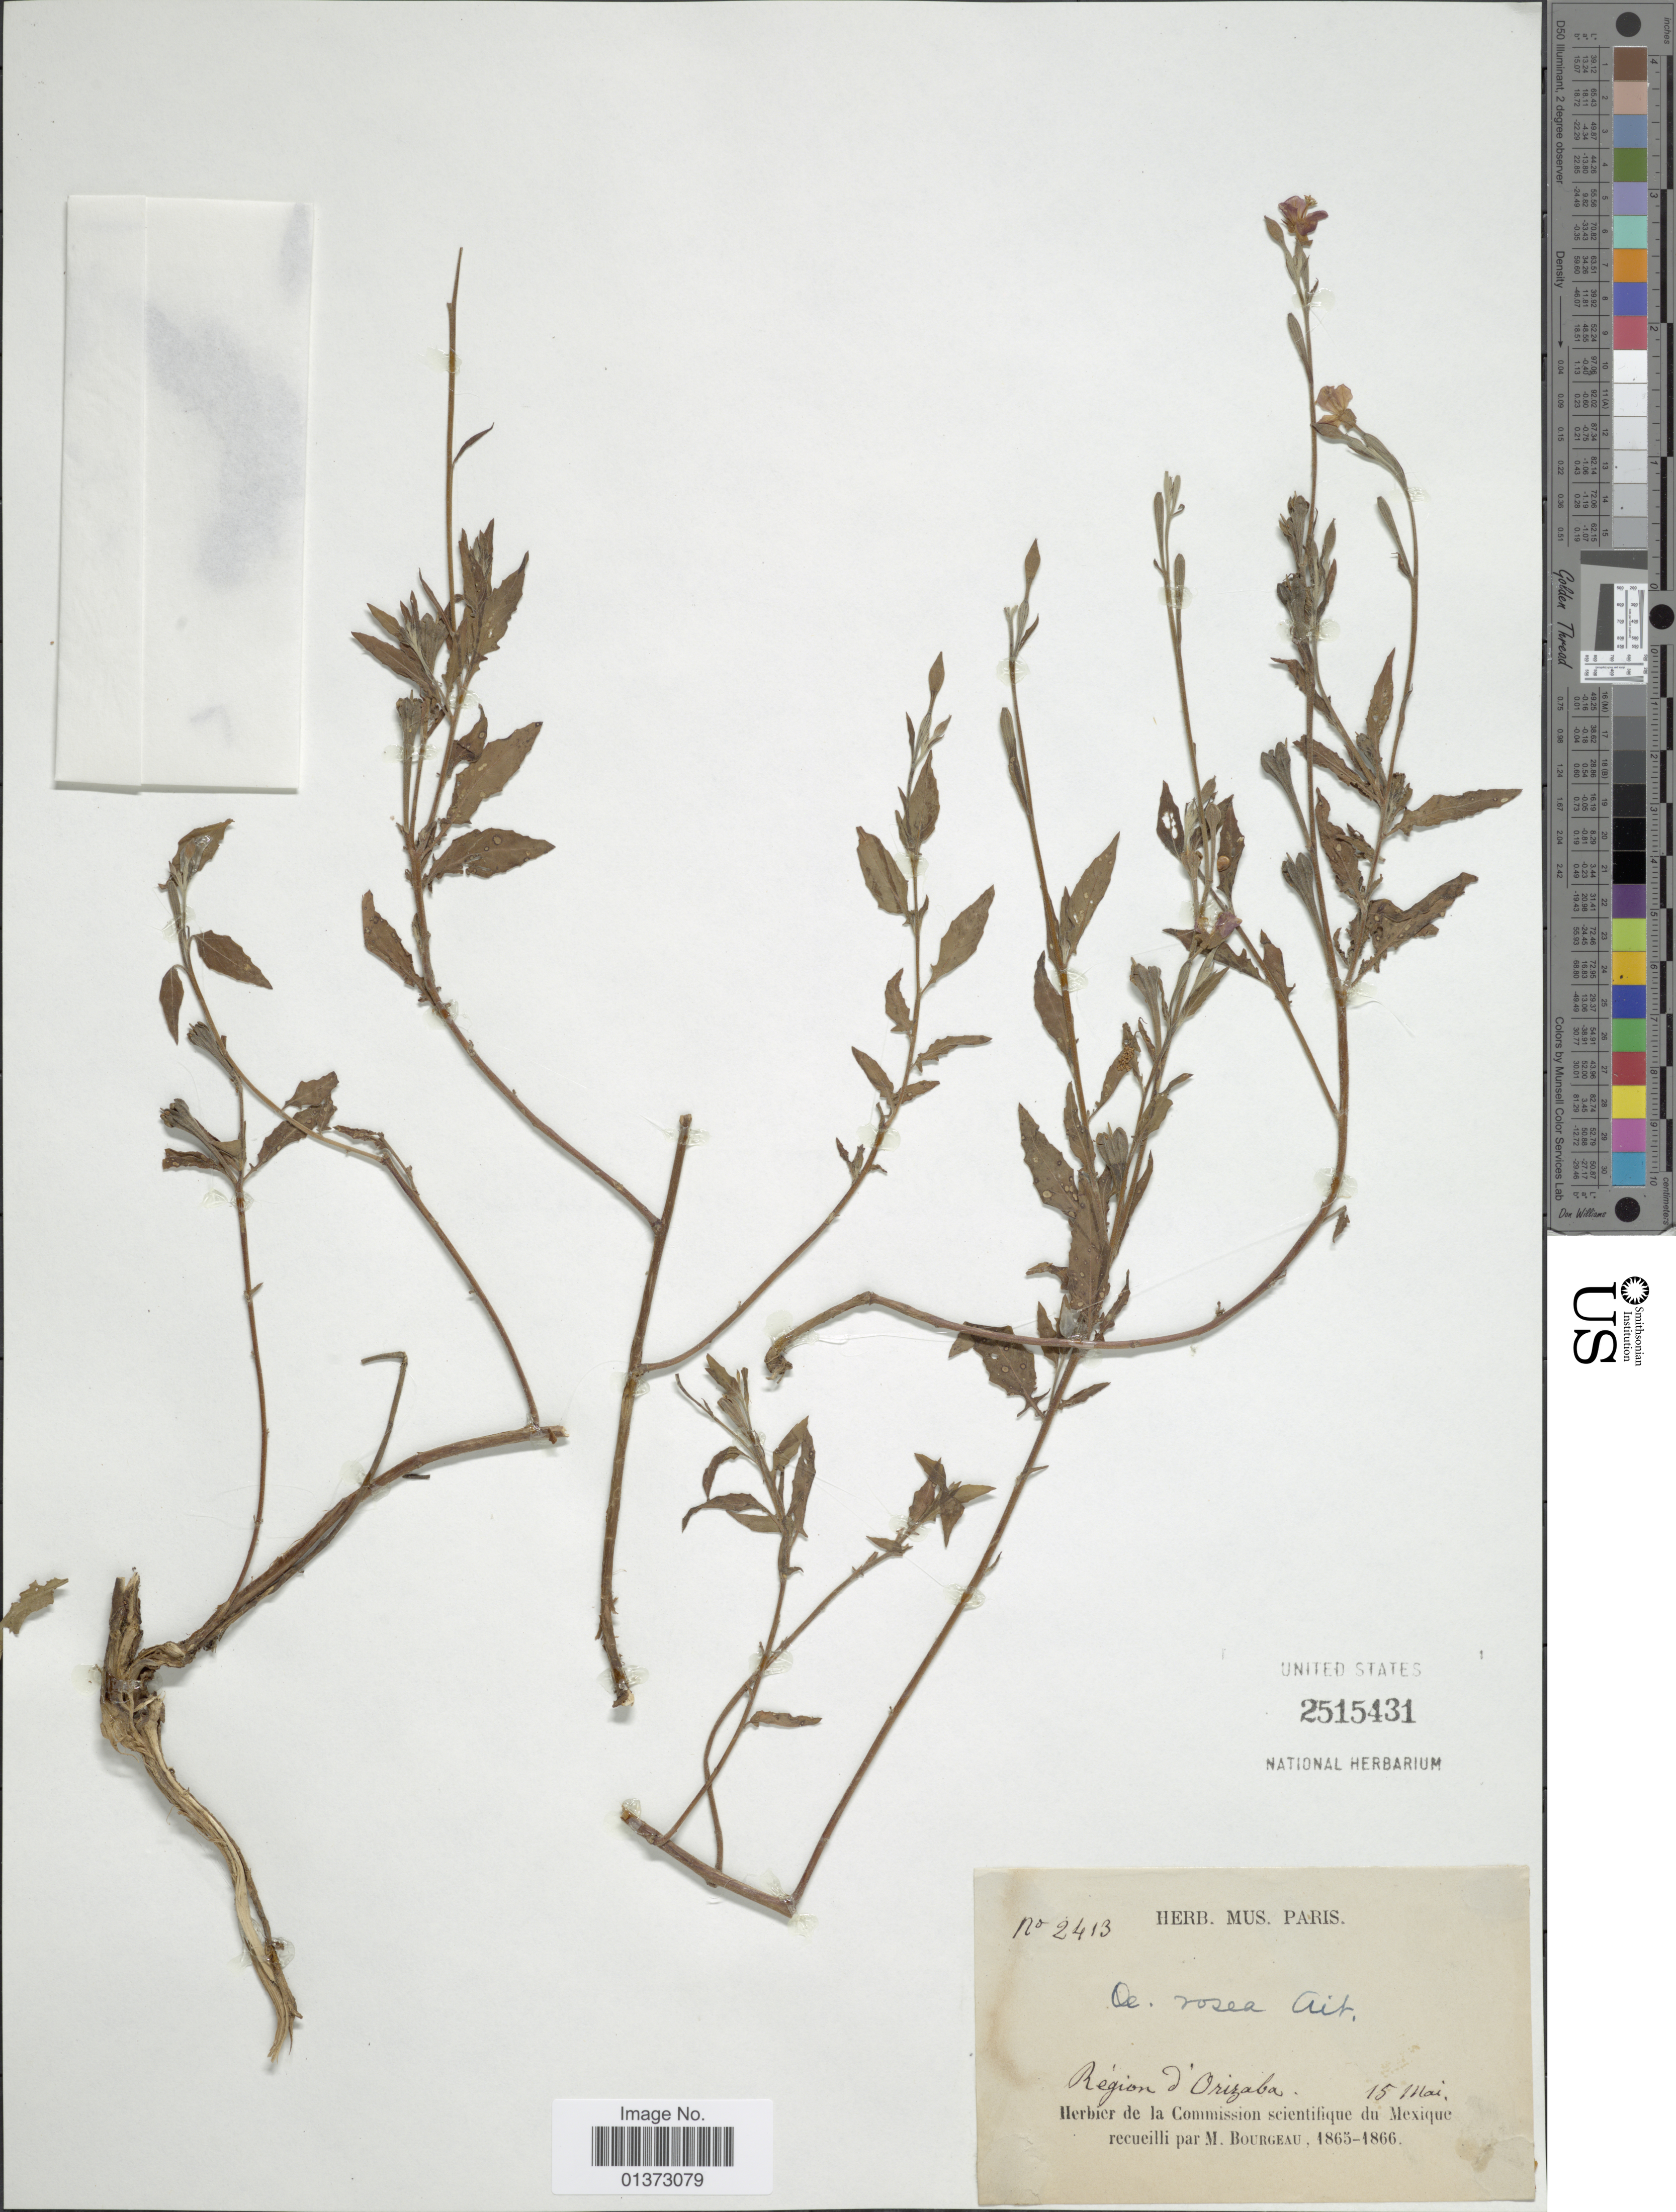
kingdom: Plantae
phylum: Tracheophyta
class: Magnoliopsida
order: Myrtales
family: Onagraceae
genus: Oenothera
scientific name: Oenothera rosea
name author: L'Hér. ex Aiton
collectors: M. Bourgeau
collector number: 2413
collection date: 1865-05-15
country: Mexico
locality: Region d'Orizaba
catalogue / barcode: US 2515431